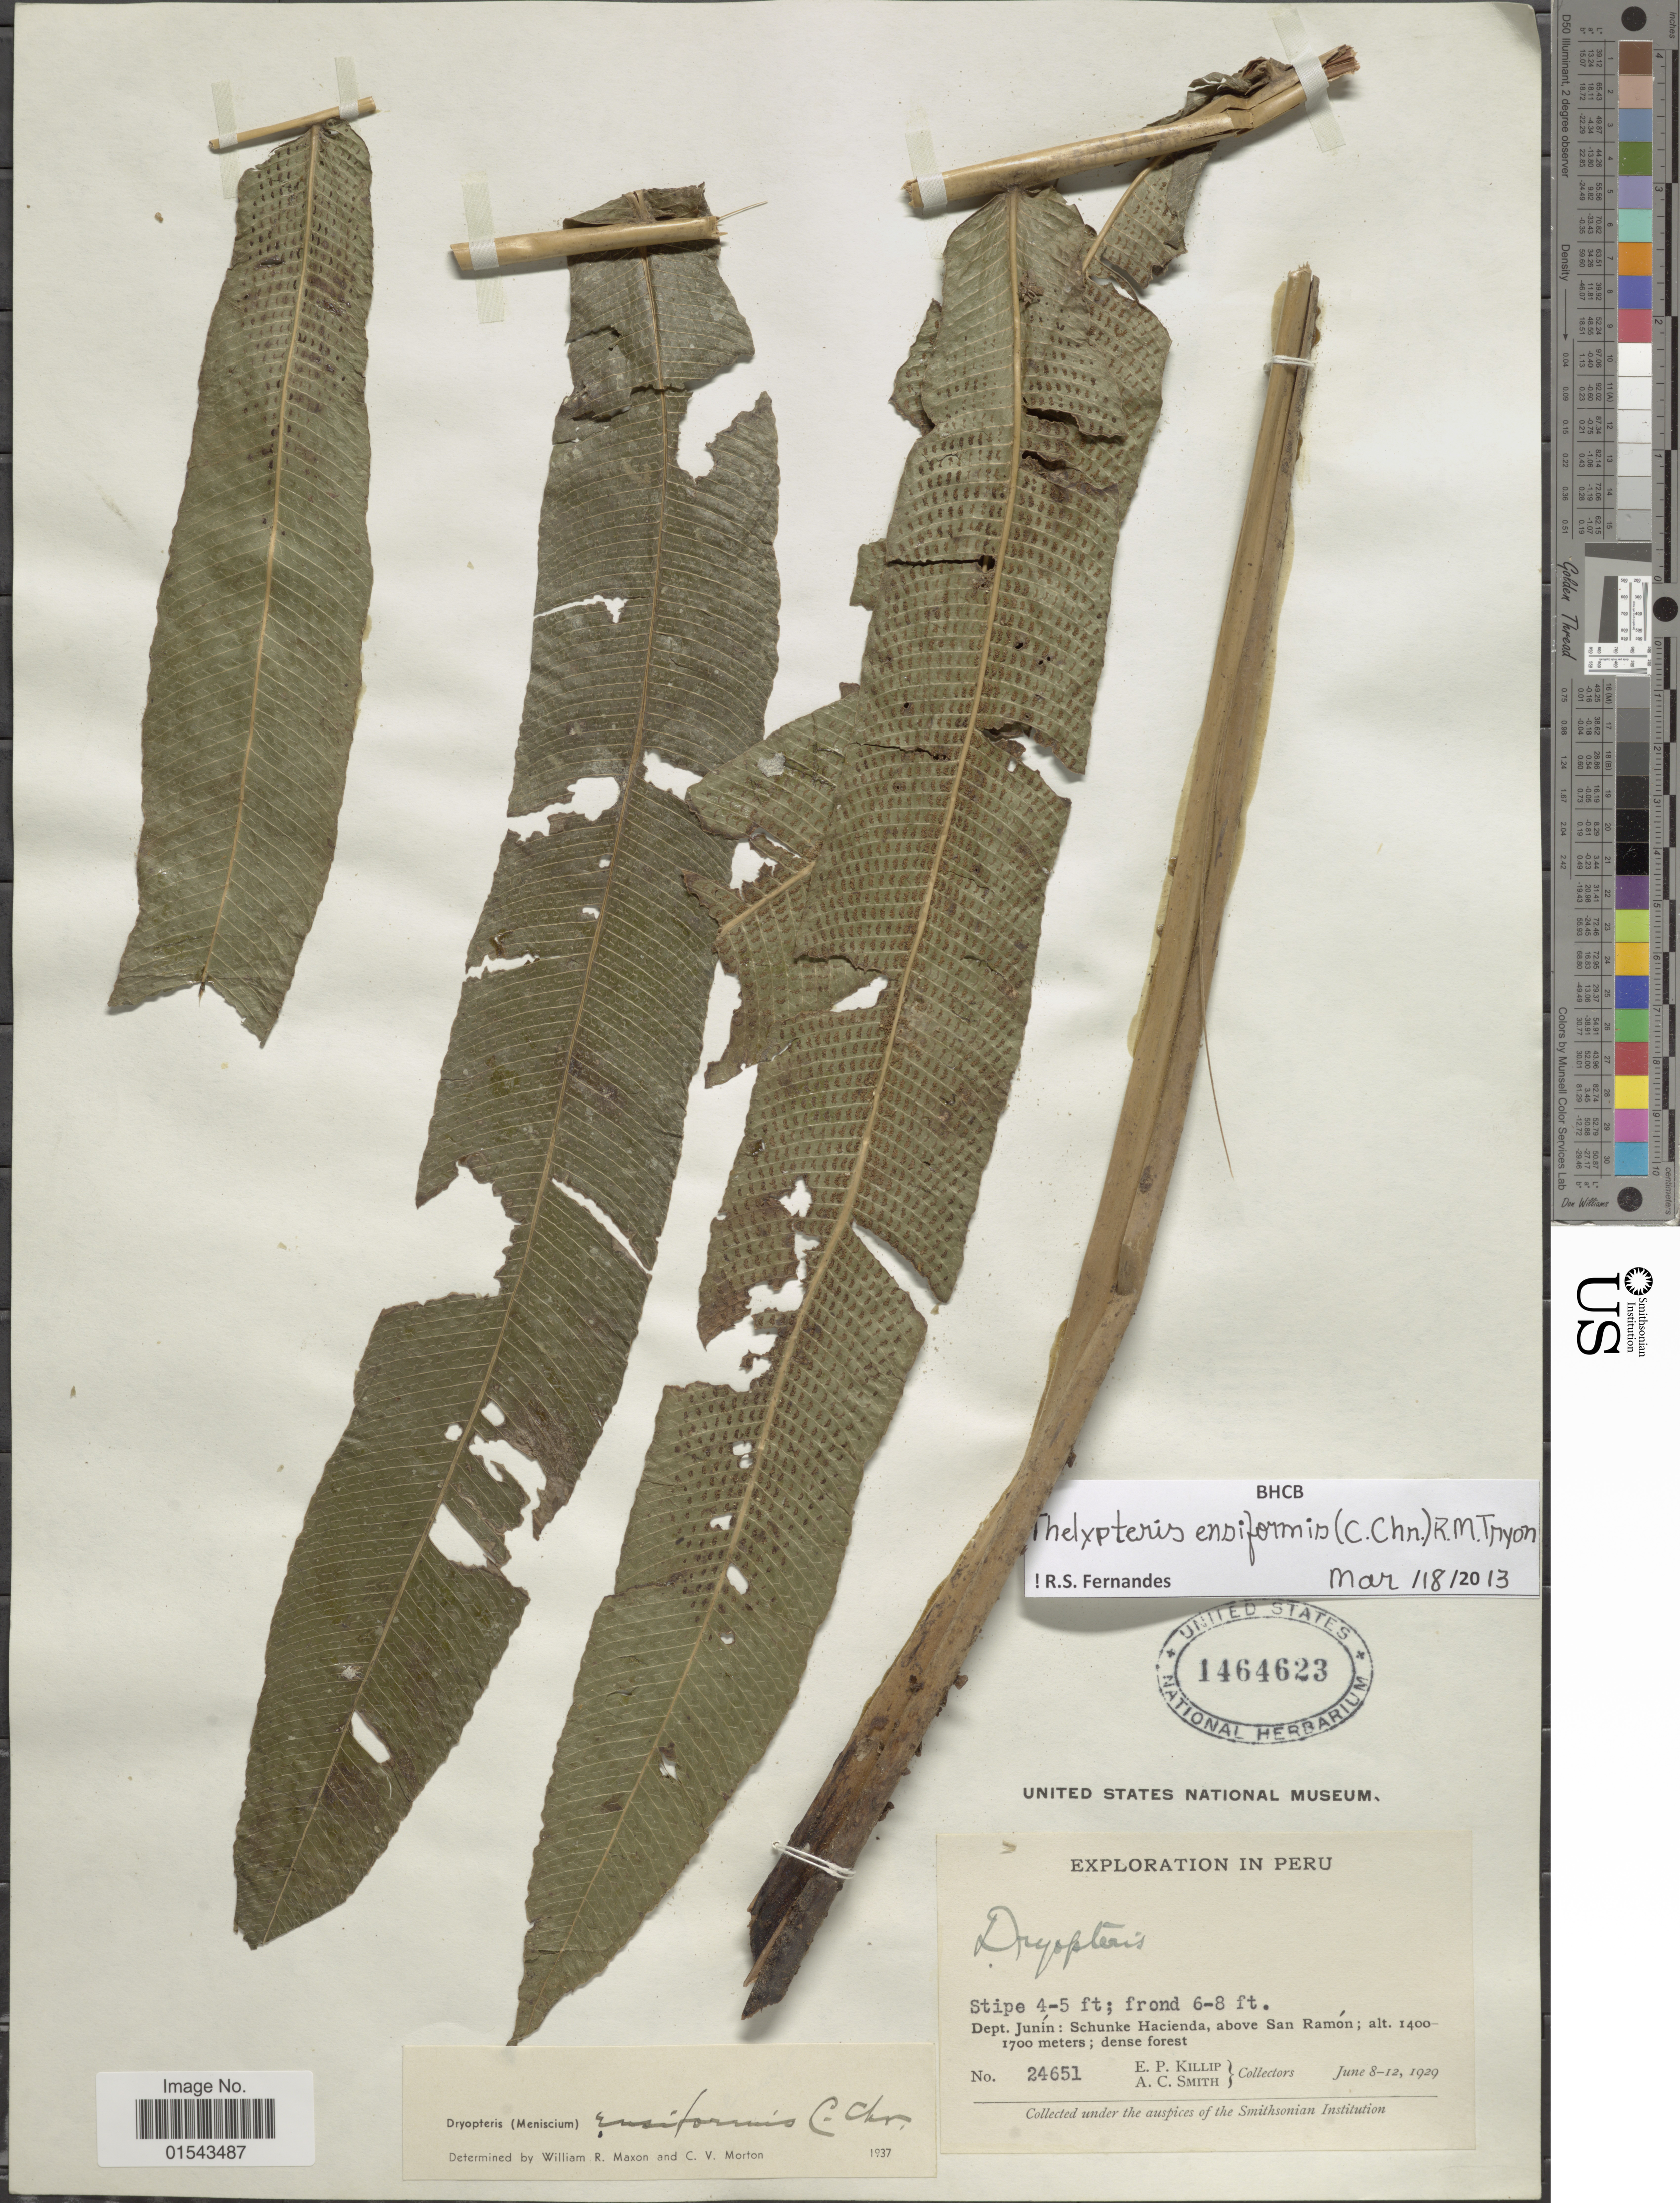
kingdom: Plantae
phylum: Tracheophyta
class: Polypodiopsida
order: Polypodiales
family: Thelypteridaceae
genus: Meniscium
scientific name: Meniscium ensiforme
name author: (C. Chr.) Pic. Serm.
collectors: E. P. Killip & A. C. Smith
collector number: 24651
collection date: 1929-06-08/1929-06-12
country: Peru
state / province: Junín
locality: Schunke Hacienda, above San Ramón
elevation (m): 1400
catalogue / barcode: US 1464623